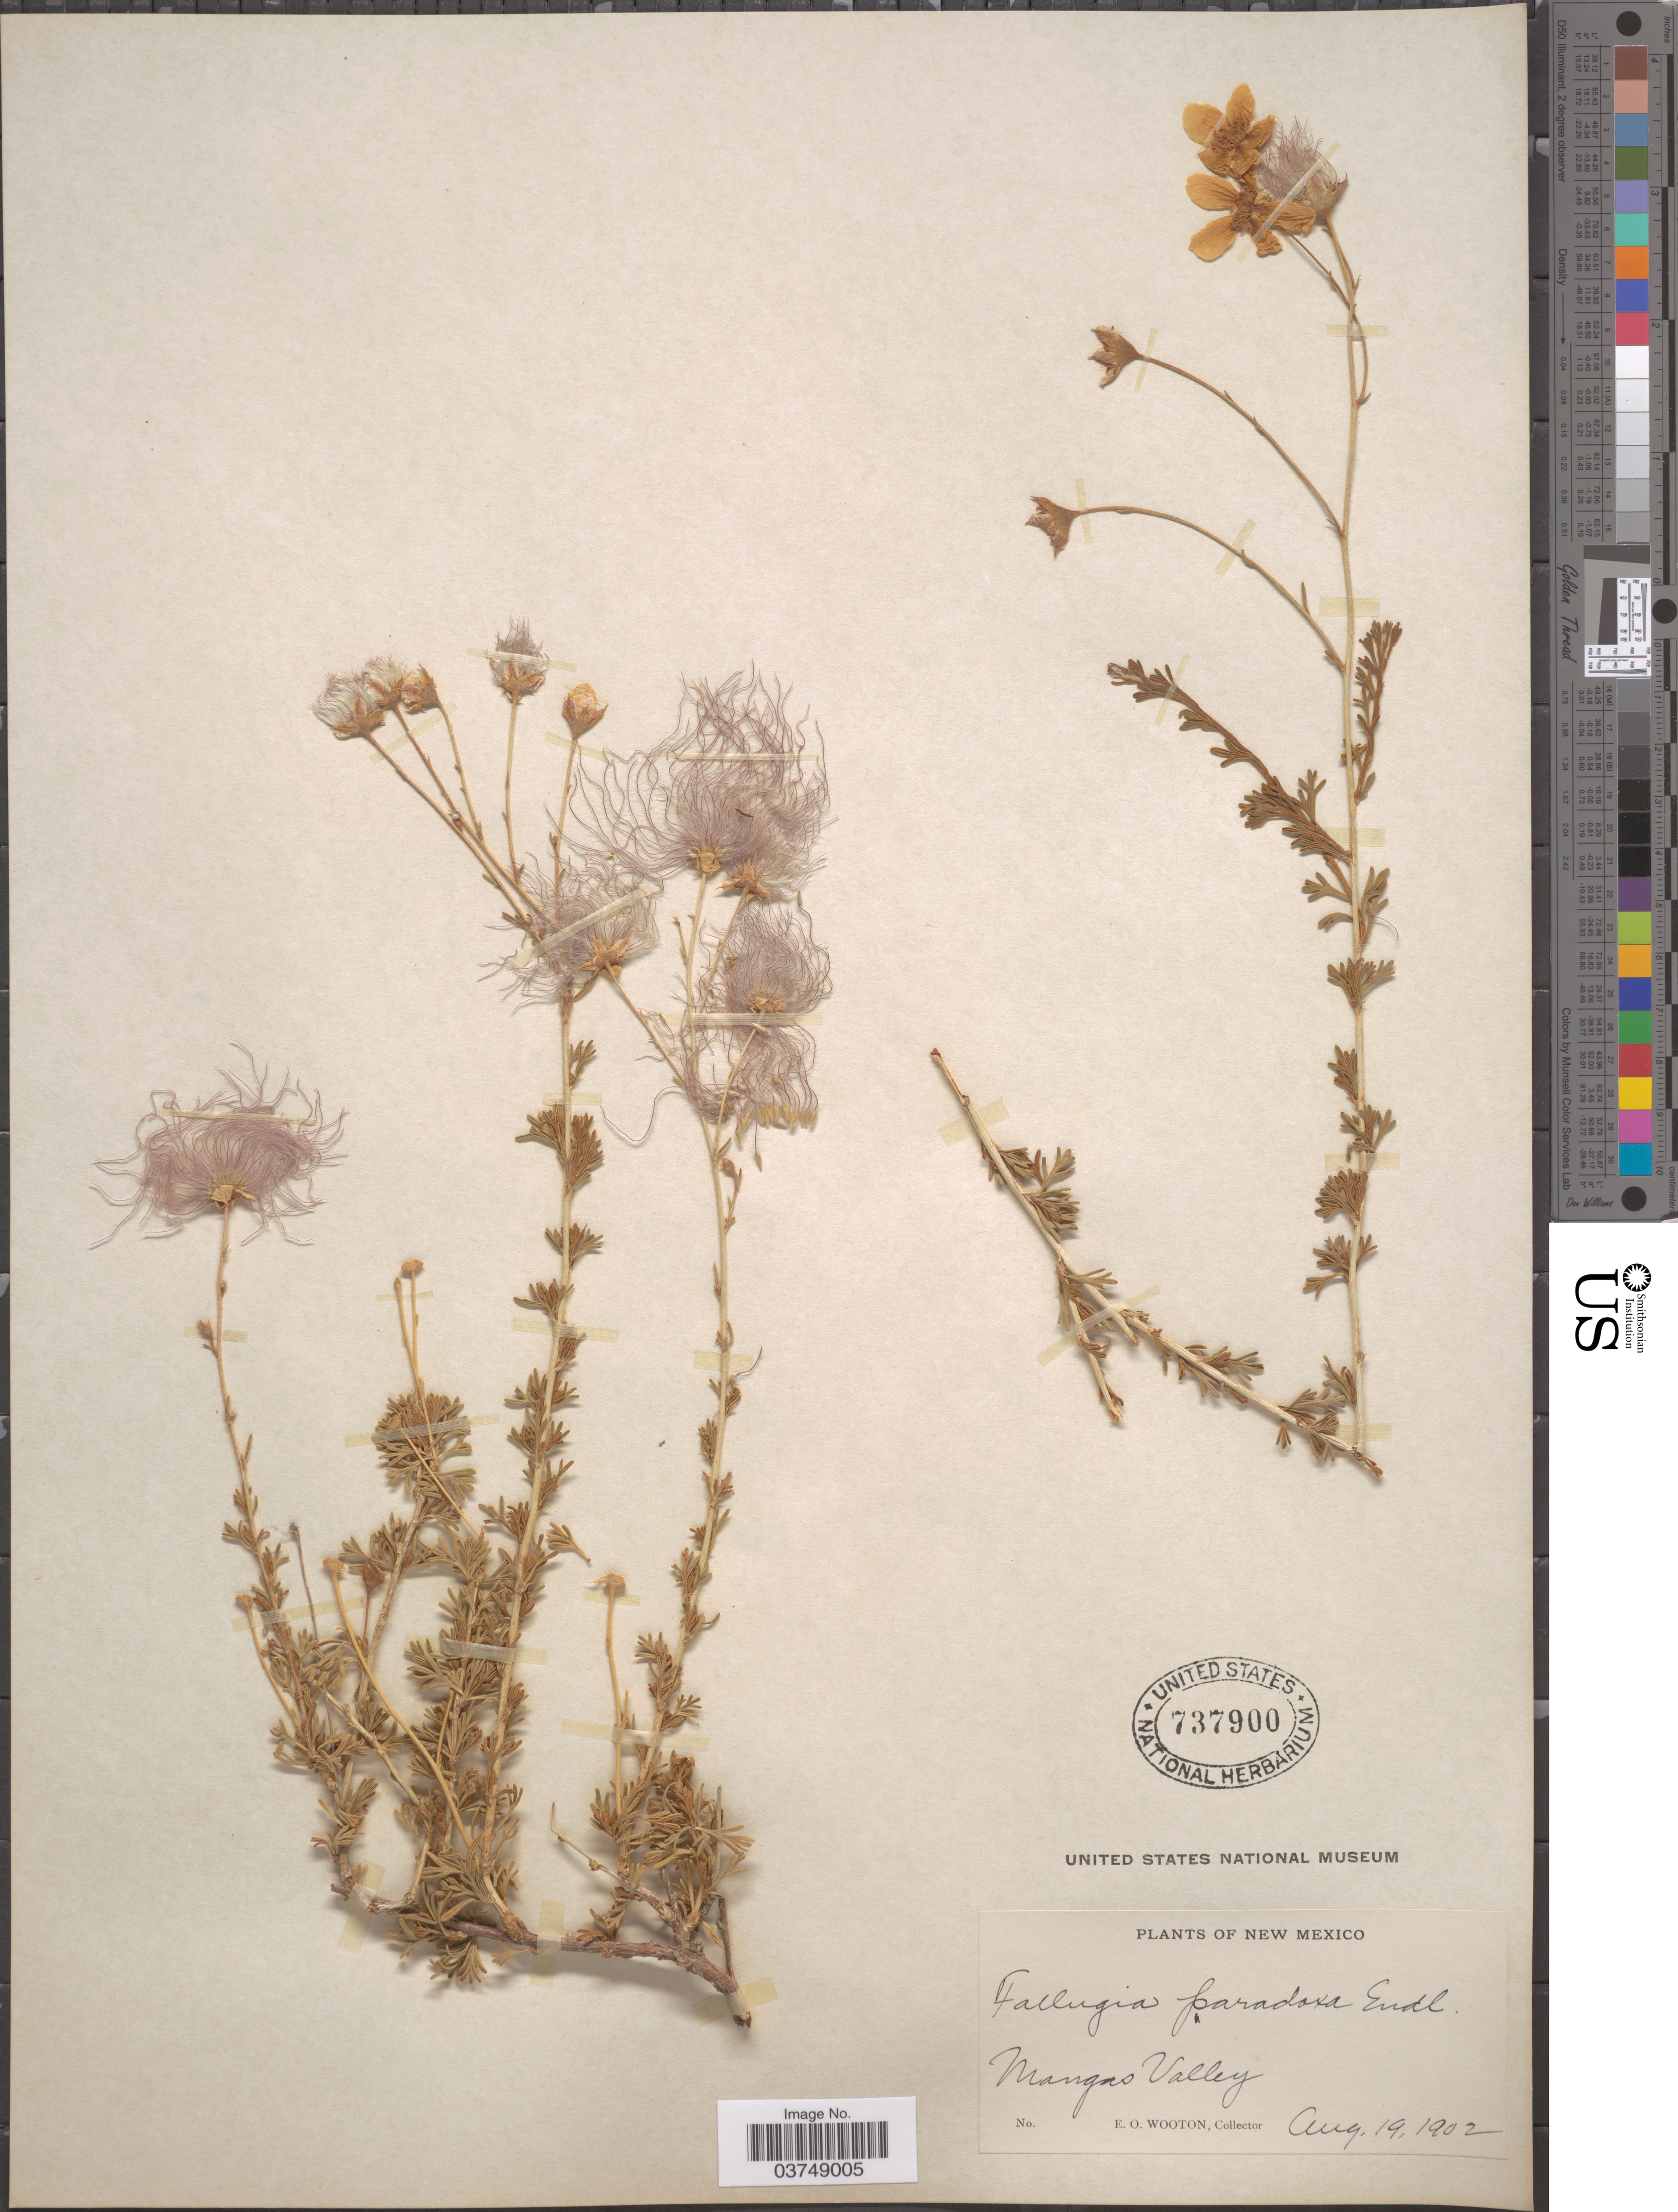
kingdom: Plantae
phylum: Tracheophyta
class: Magnoliopsida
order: Rosales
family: Rosaceae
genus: Fallugia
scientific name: Fallugia acuminata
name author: (Wooton) Rydb.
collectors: E. O. Wooton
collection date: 1902-08-19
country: United States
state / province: New Mexico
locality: Mangas Valley.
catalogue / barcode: US 737900